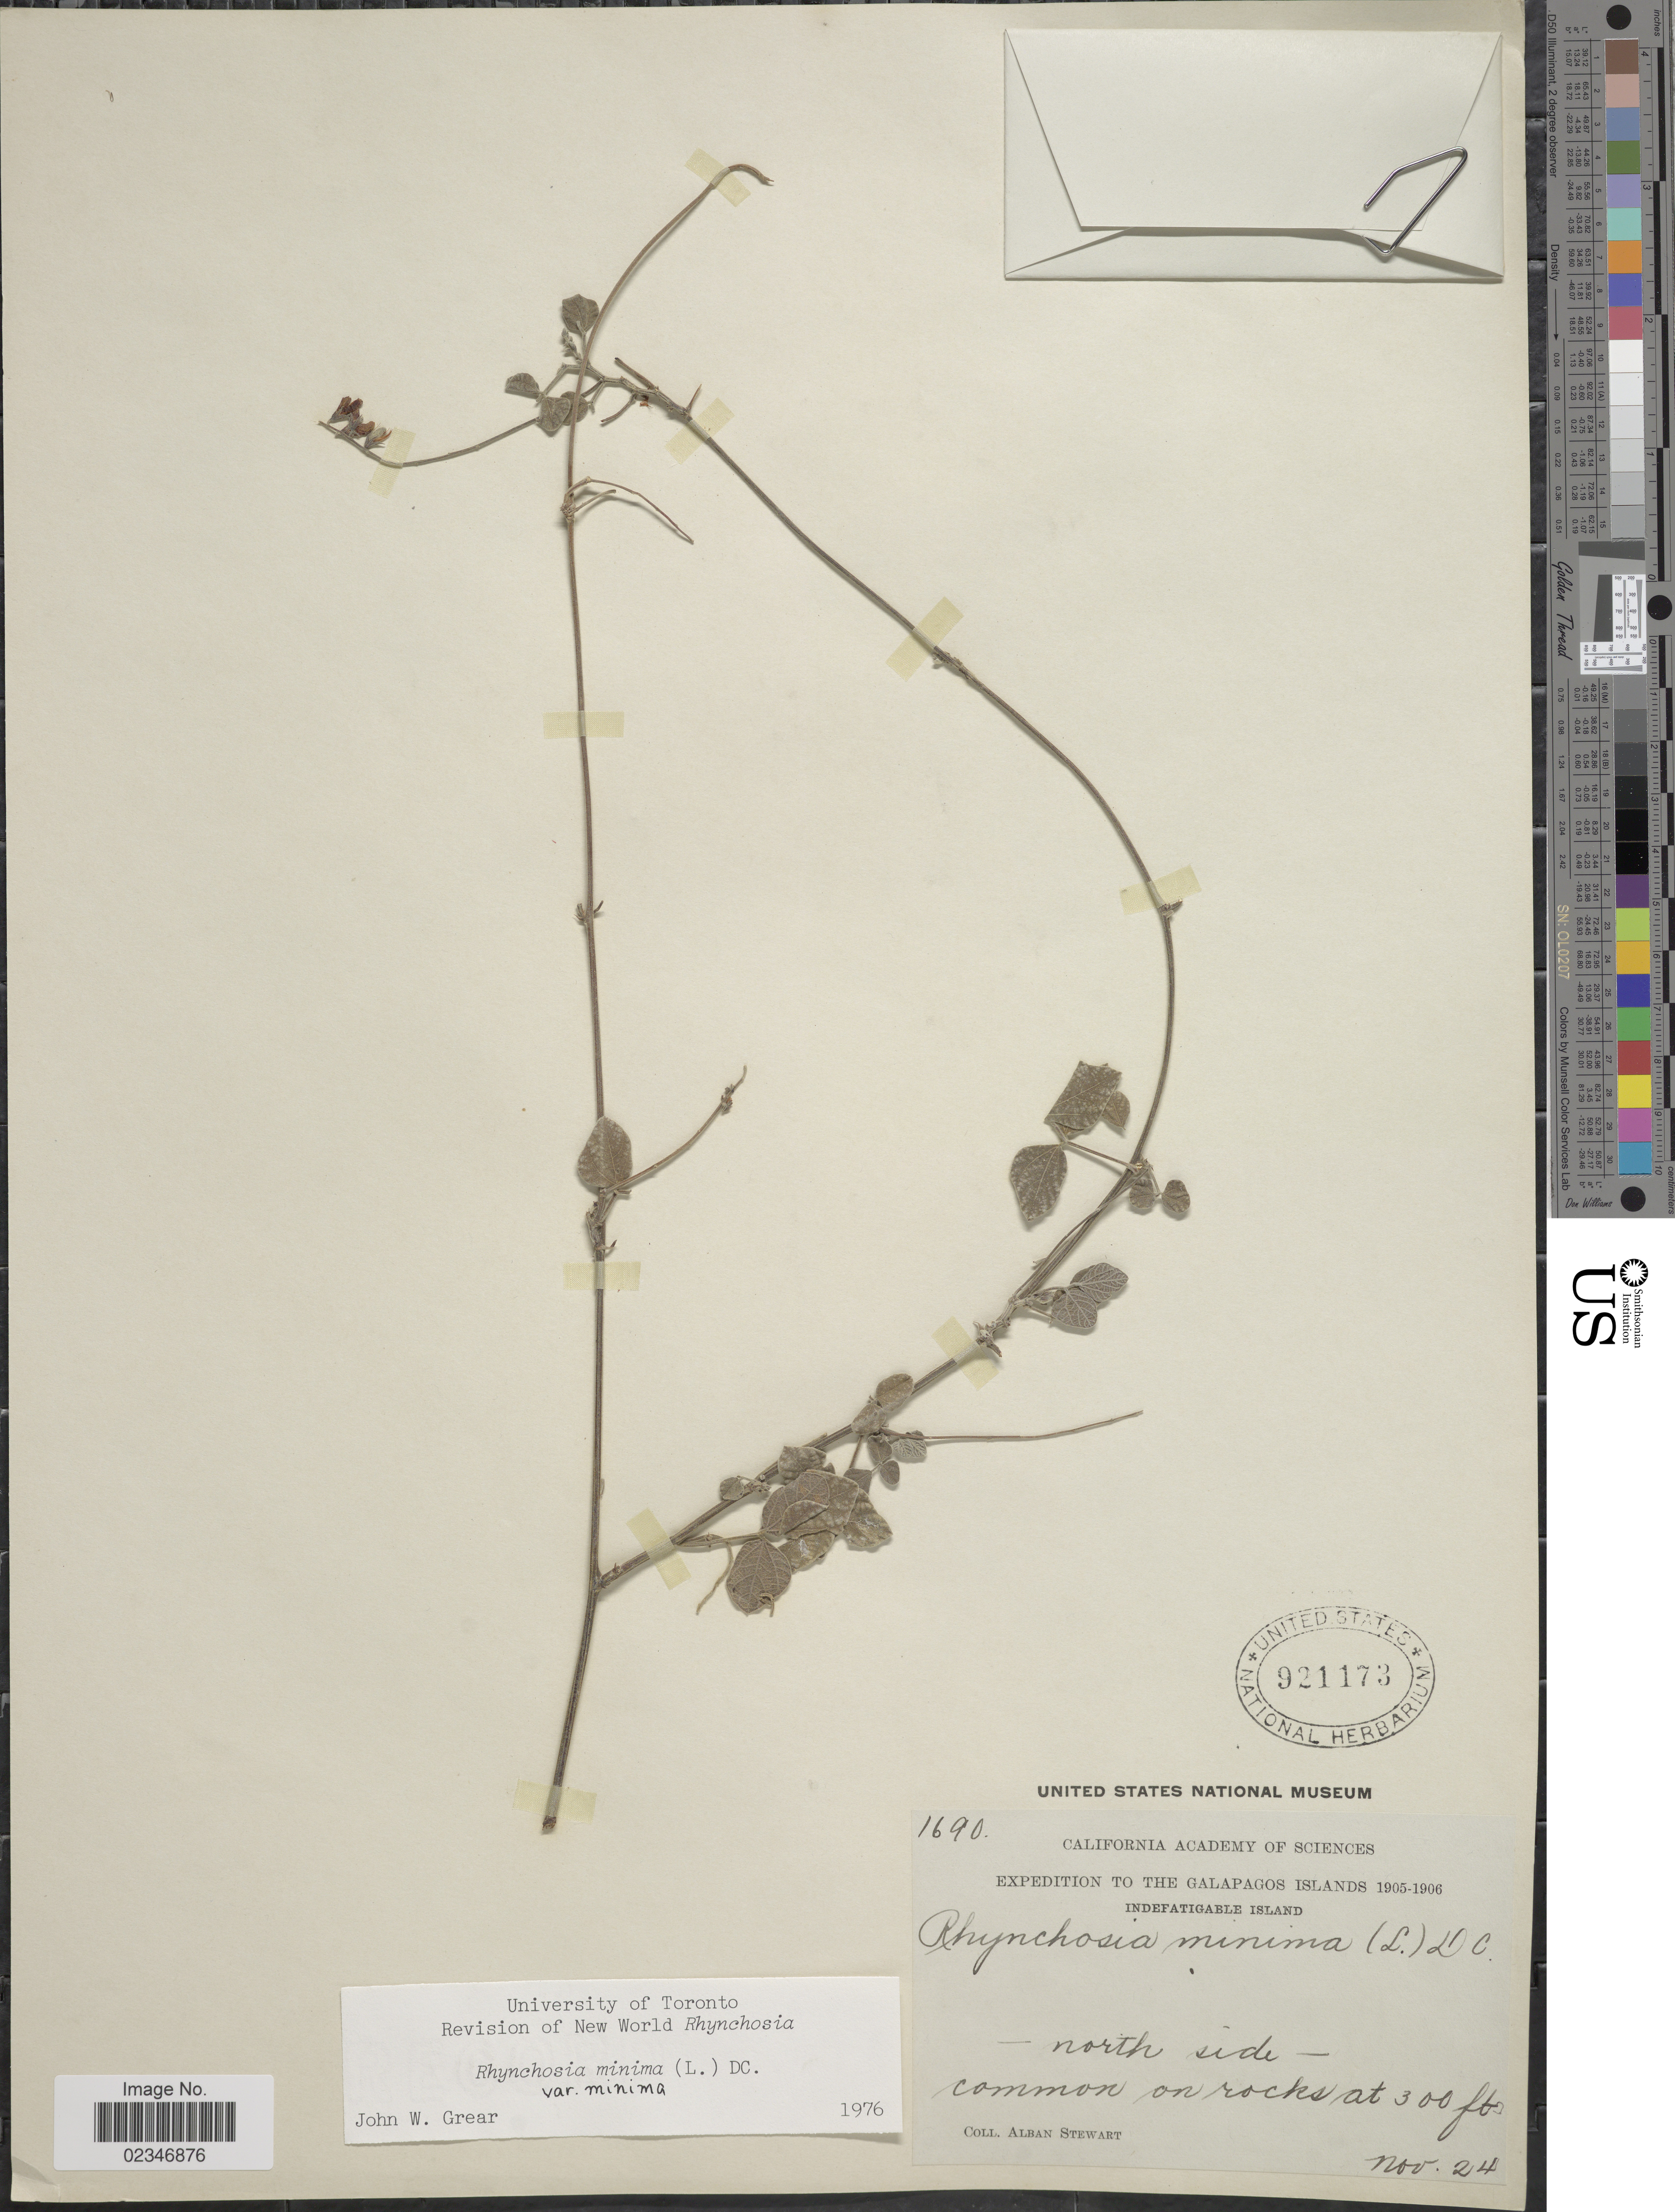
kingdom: Plantae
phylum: Tracheophyta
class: Magnoliopsida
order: Fabales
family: Fabaceae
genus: Rhynchosia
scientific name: Rhynchosia minima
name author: (L.) DC.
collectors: A. Stewart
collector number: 1690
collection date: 1905-11-24/1906-11-24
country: Ecuador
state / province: Colón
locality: The Galapagos Islands, Indefatigable Island, north side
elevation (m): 91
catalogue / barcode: US 921173